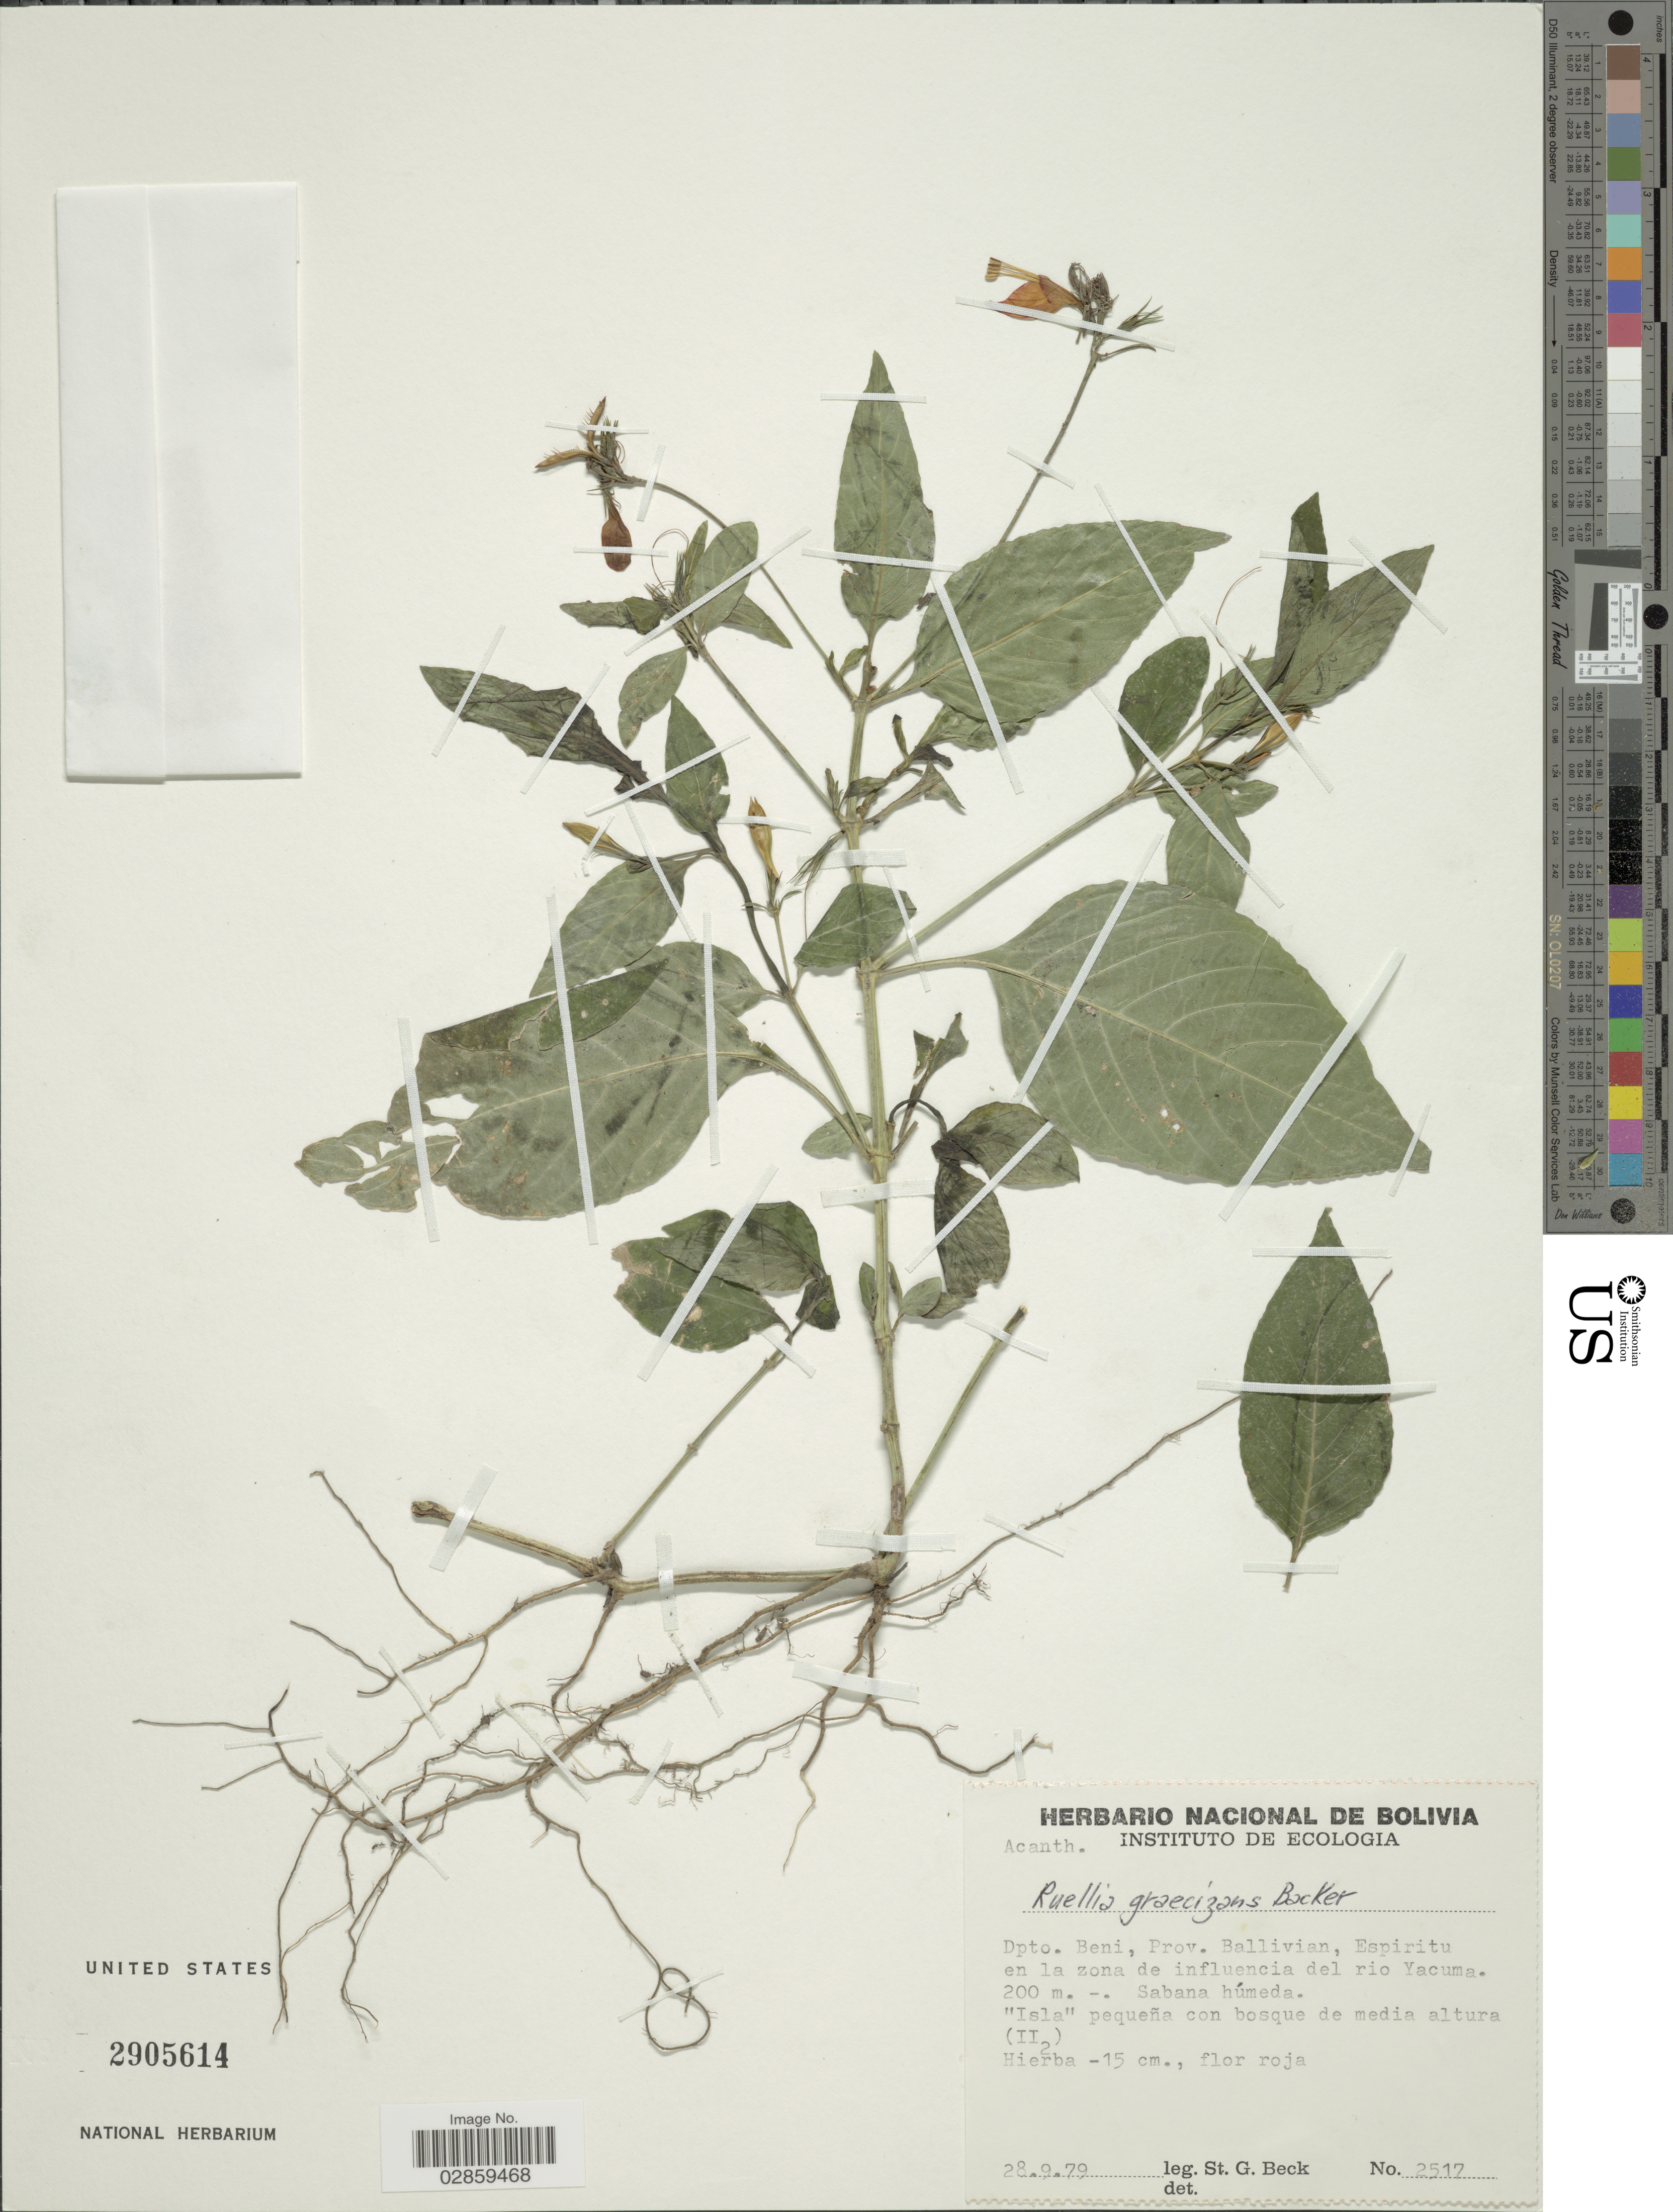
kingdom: Plantae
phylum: Tracheophyta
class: Magnoliopsida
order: Lamiales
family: Acanthaceae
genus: Ruellia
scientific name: Ruellia brevifolia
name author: (Pohl) C. Ezcurra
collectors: S. G. Beck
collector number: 2517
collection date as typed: Transcribed d/m/y: 28/9/79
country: Bolivia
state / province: Beni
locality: Dpto. Beni, Prov. Ballivian, Espiritu en la zona de influencia del rio Yacuma.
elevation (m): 200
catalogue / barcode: US 2905614